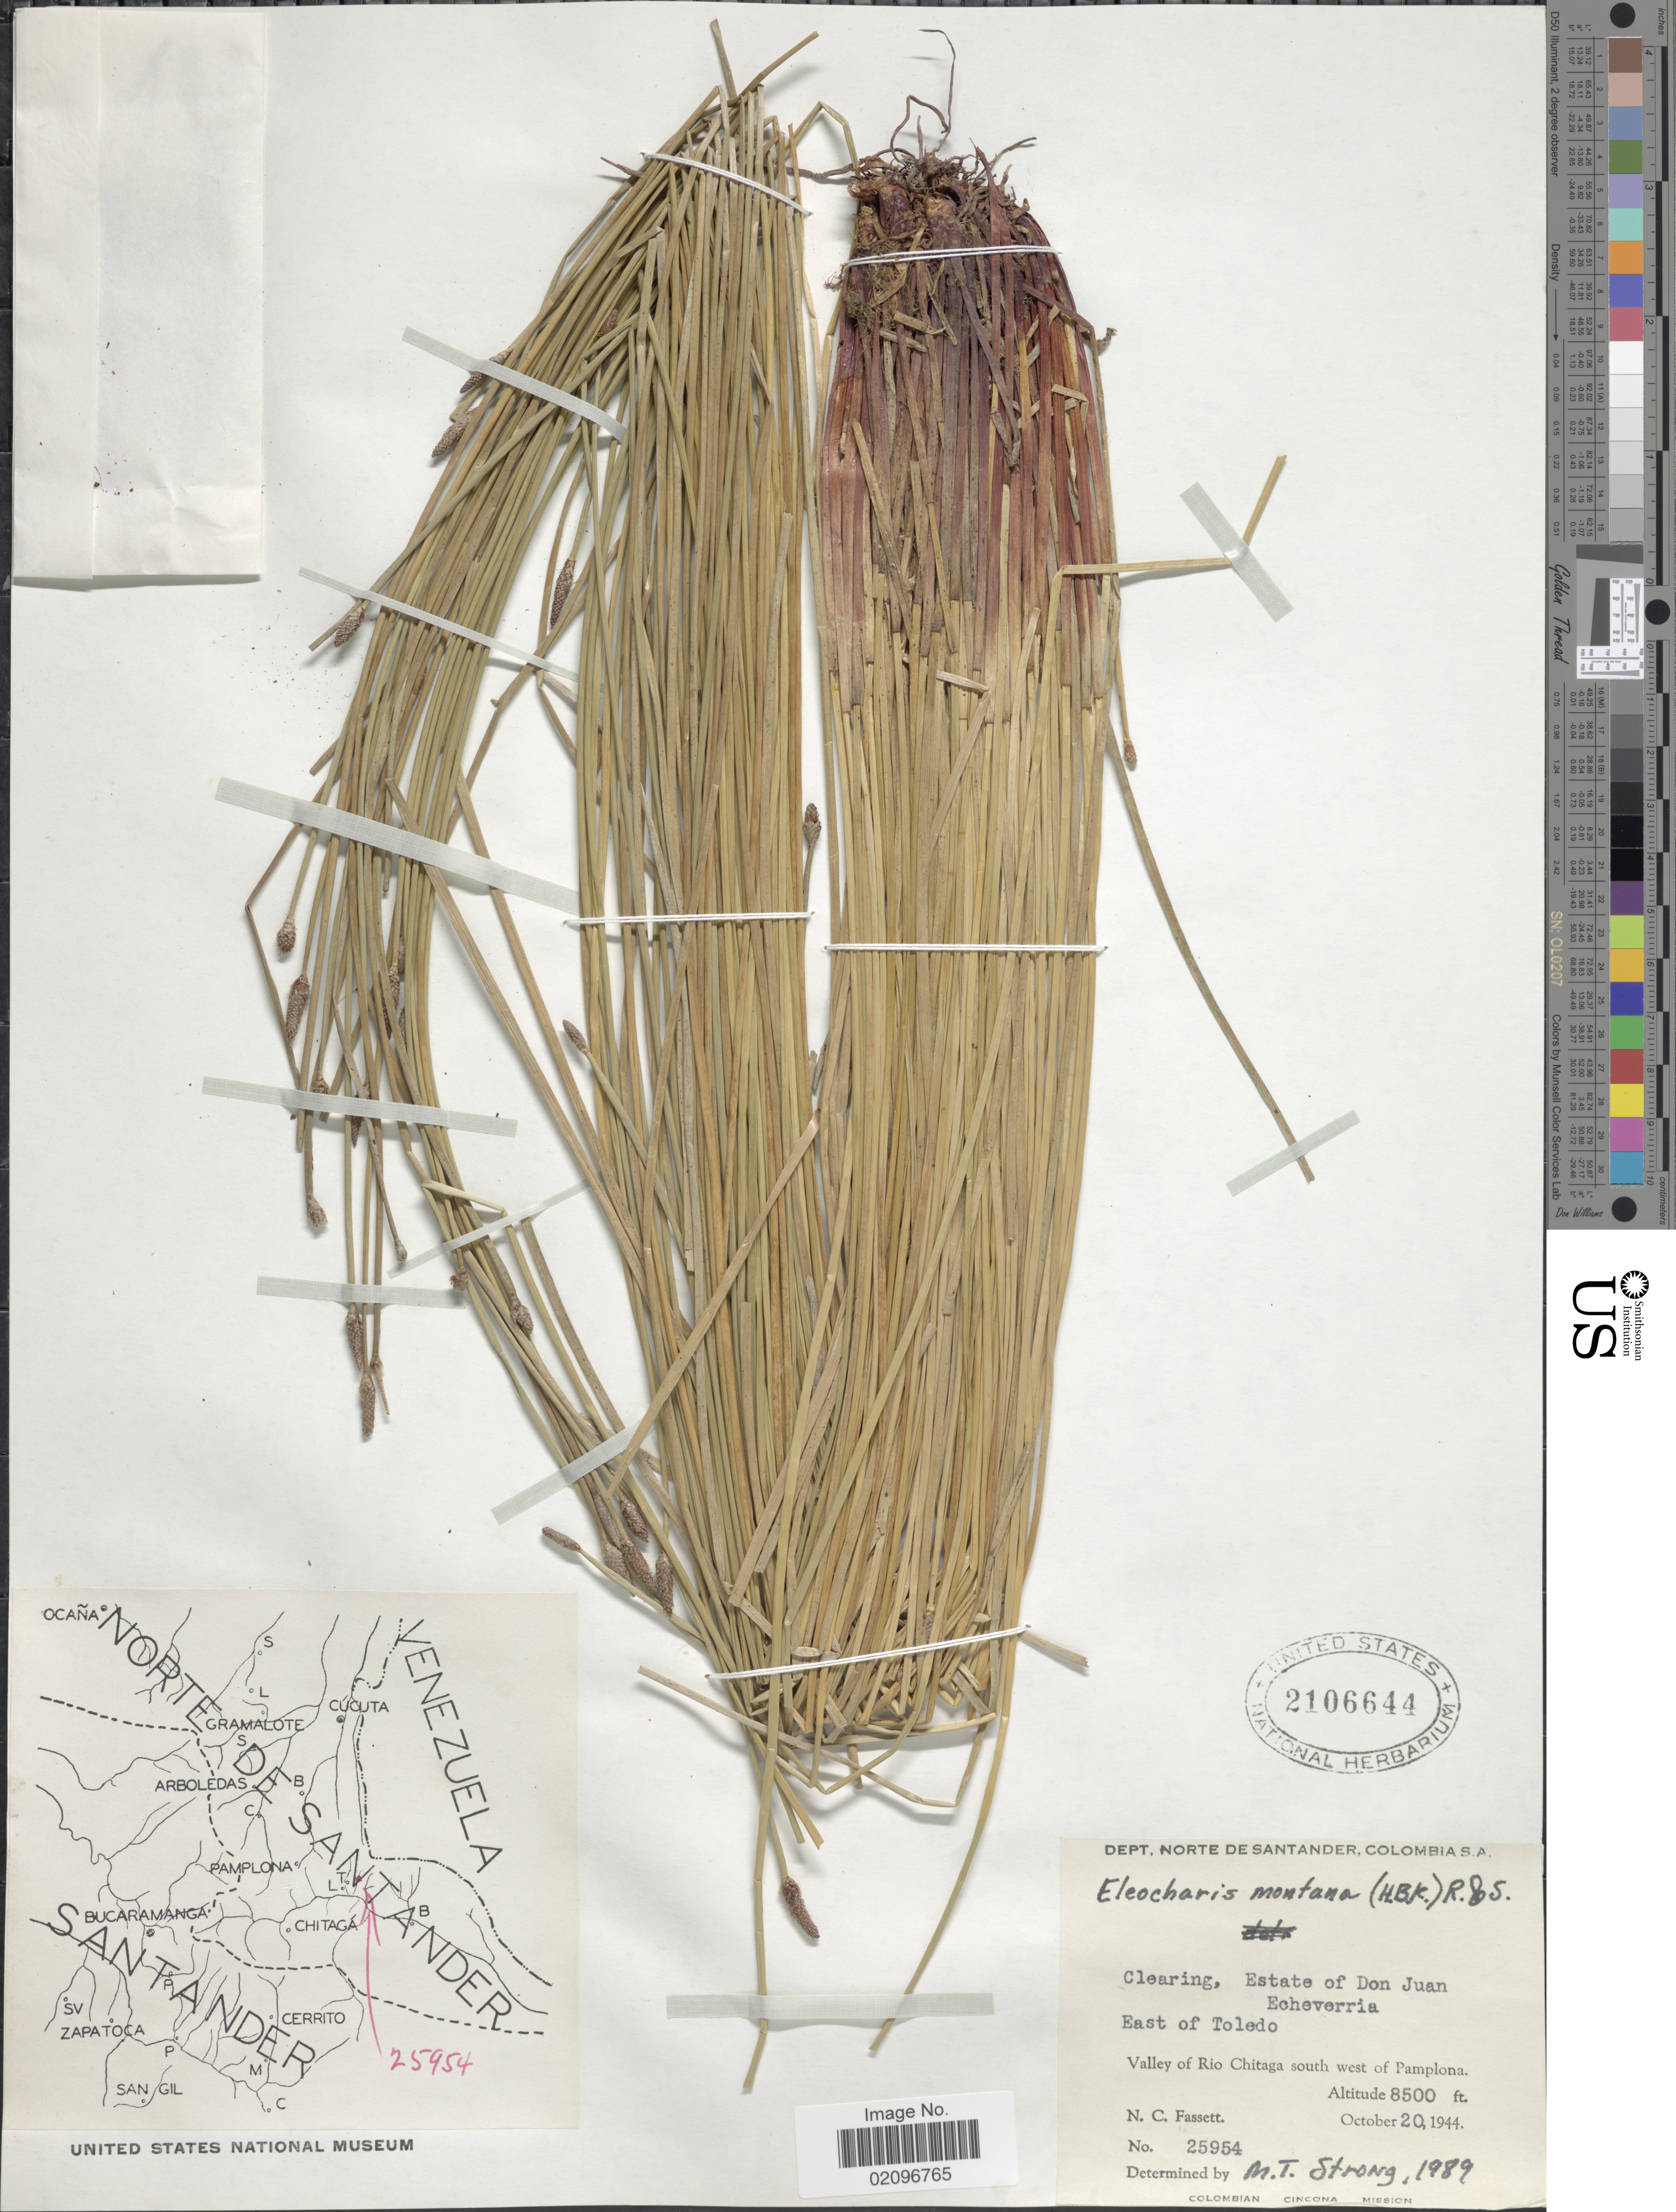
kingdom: Plantae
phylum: Tracheophyta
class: Liliopsida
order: Poales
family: Cyperaceae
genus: Eleocharis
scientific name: Eleocharis montana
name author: (Kunth) Roem. & Schult.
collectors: N. C. Fassett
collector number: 25954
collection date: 1944-10-20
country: Belize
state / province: Toledo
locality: Clearing, Estate of Don Juan Echeverria. East of Toledo. Valley of Rio Chitaga south west of Pamplona.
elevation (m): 2591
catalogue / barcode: US 2106644